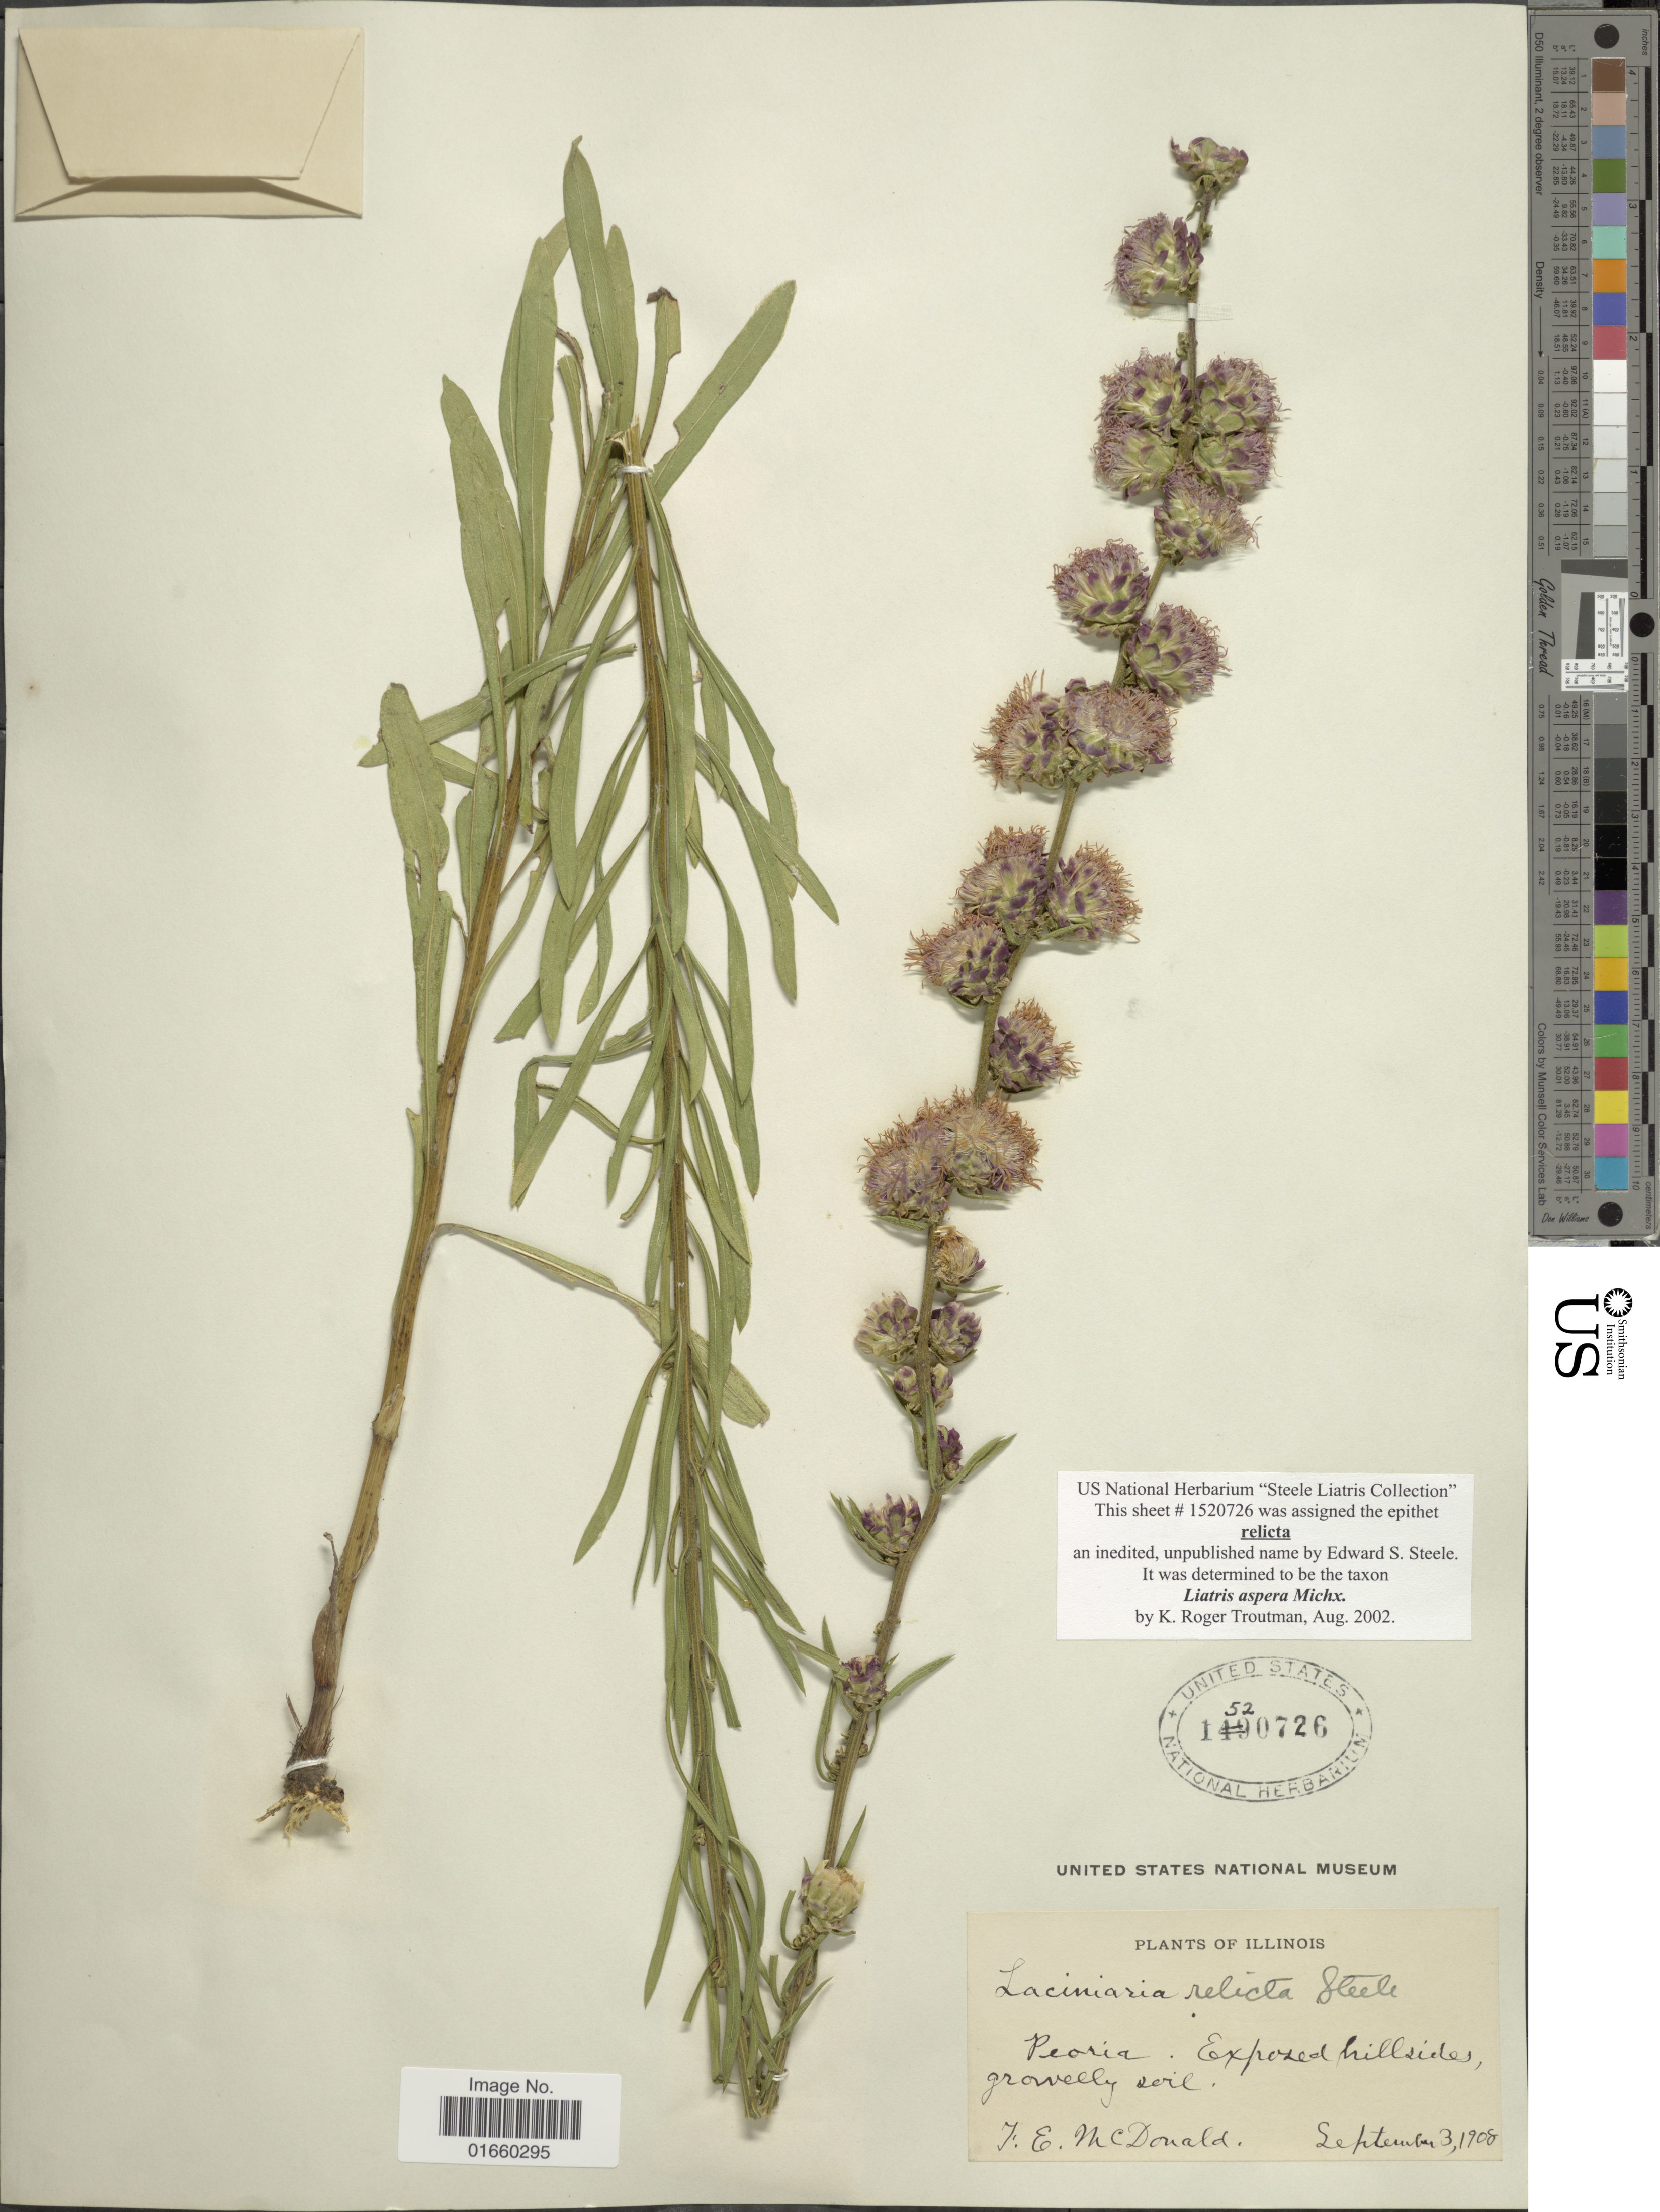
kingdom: Plantae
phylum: Tracheophyta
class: Magnoliopsida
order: Asterales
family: Asteraceae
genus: Liatris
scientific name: Liatris aspera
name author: Michx.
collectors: E. D. McDonald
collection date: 1908-09-03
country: United States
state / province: Illinois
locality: Peoria, Exposed hillsides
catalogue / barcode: US 1520726